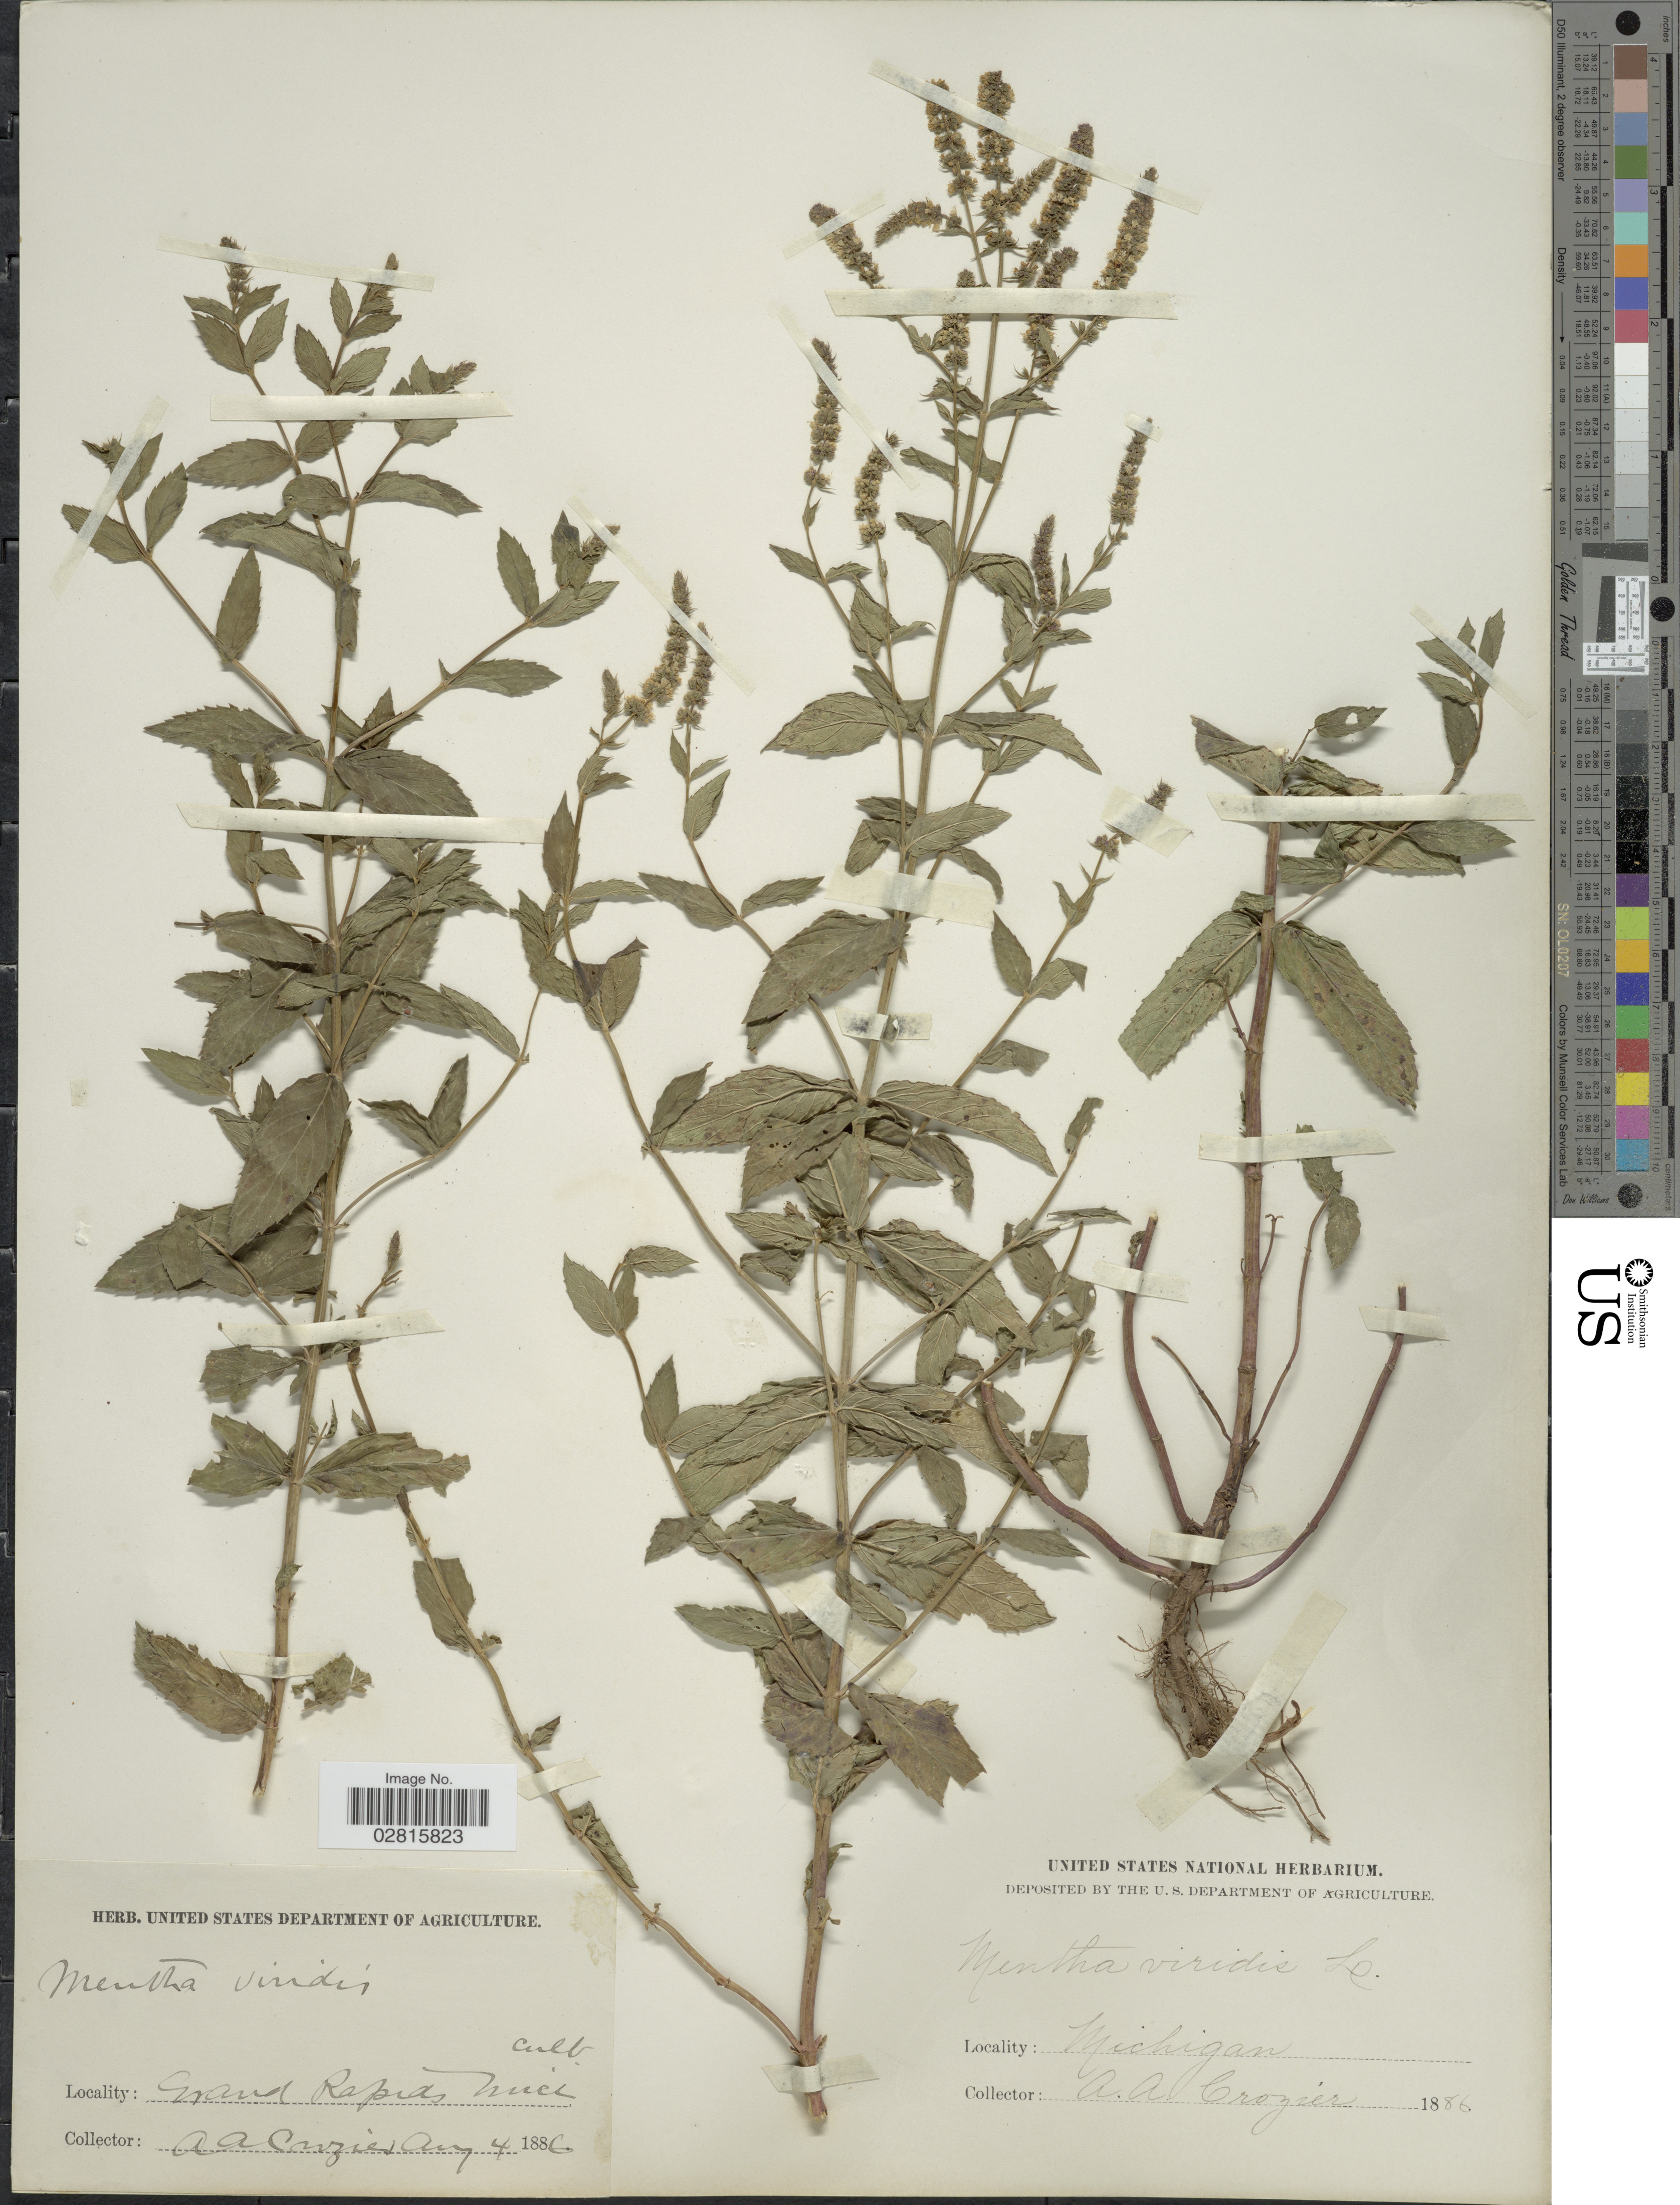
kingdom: Plantae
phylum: Tracheophyta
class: Magnoliopsida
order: Lamiales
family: Lamiaceae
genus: Mentha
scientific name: Mentha spicata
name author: L.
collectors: A. Crozier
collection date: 1886-08-04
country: United States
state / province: Michigan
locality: Grand Rapids Mich. cult.